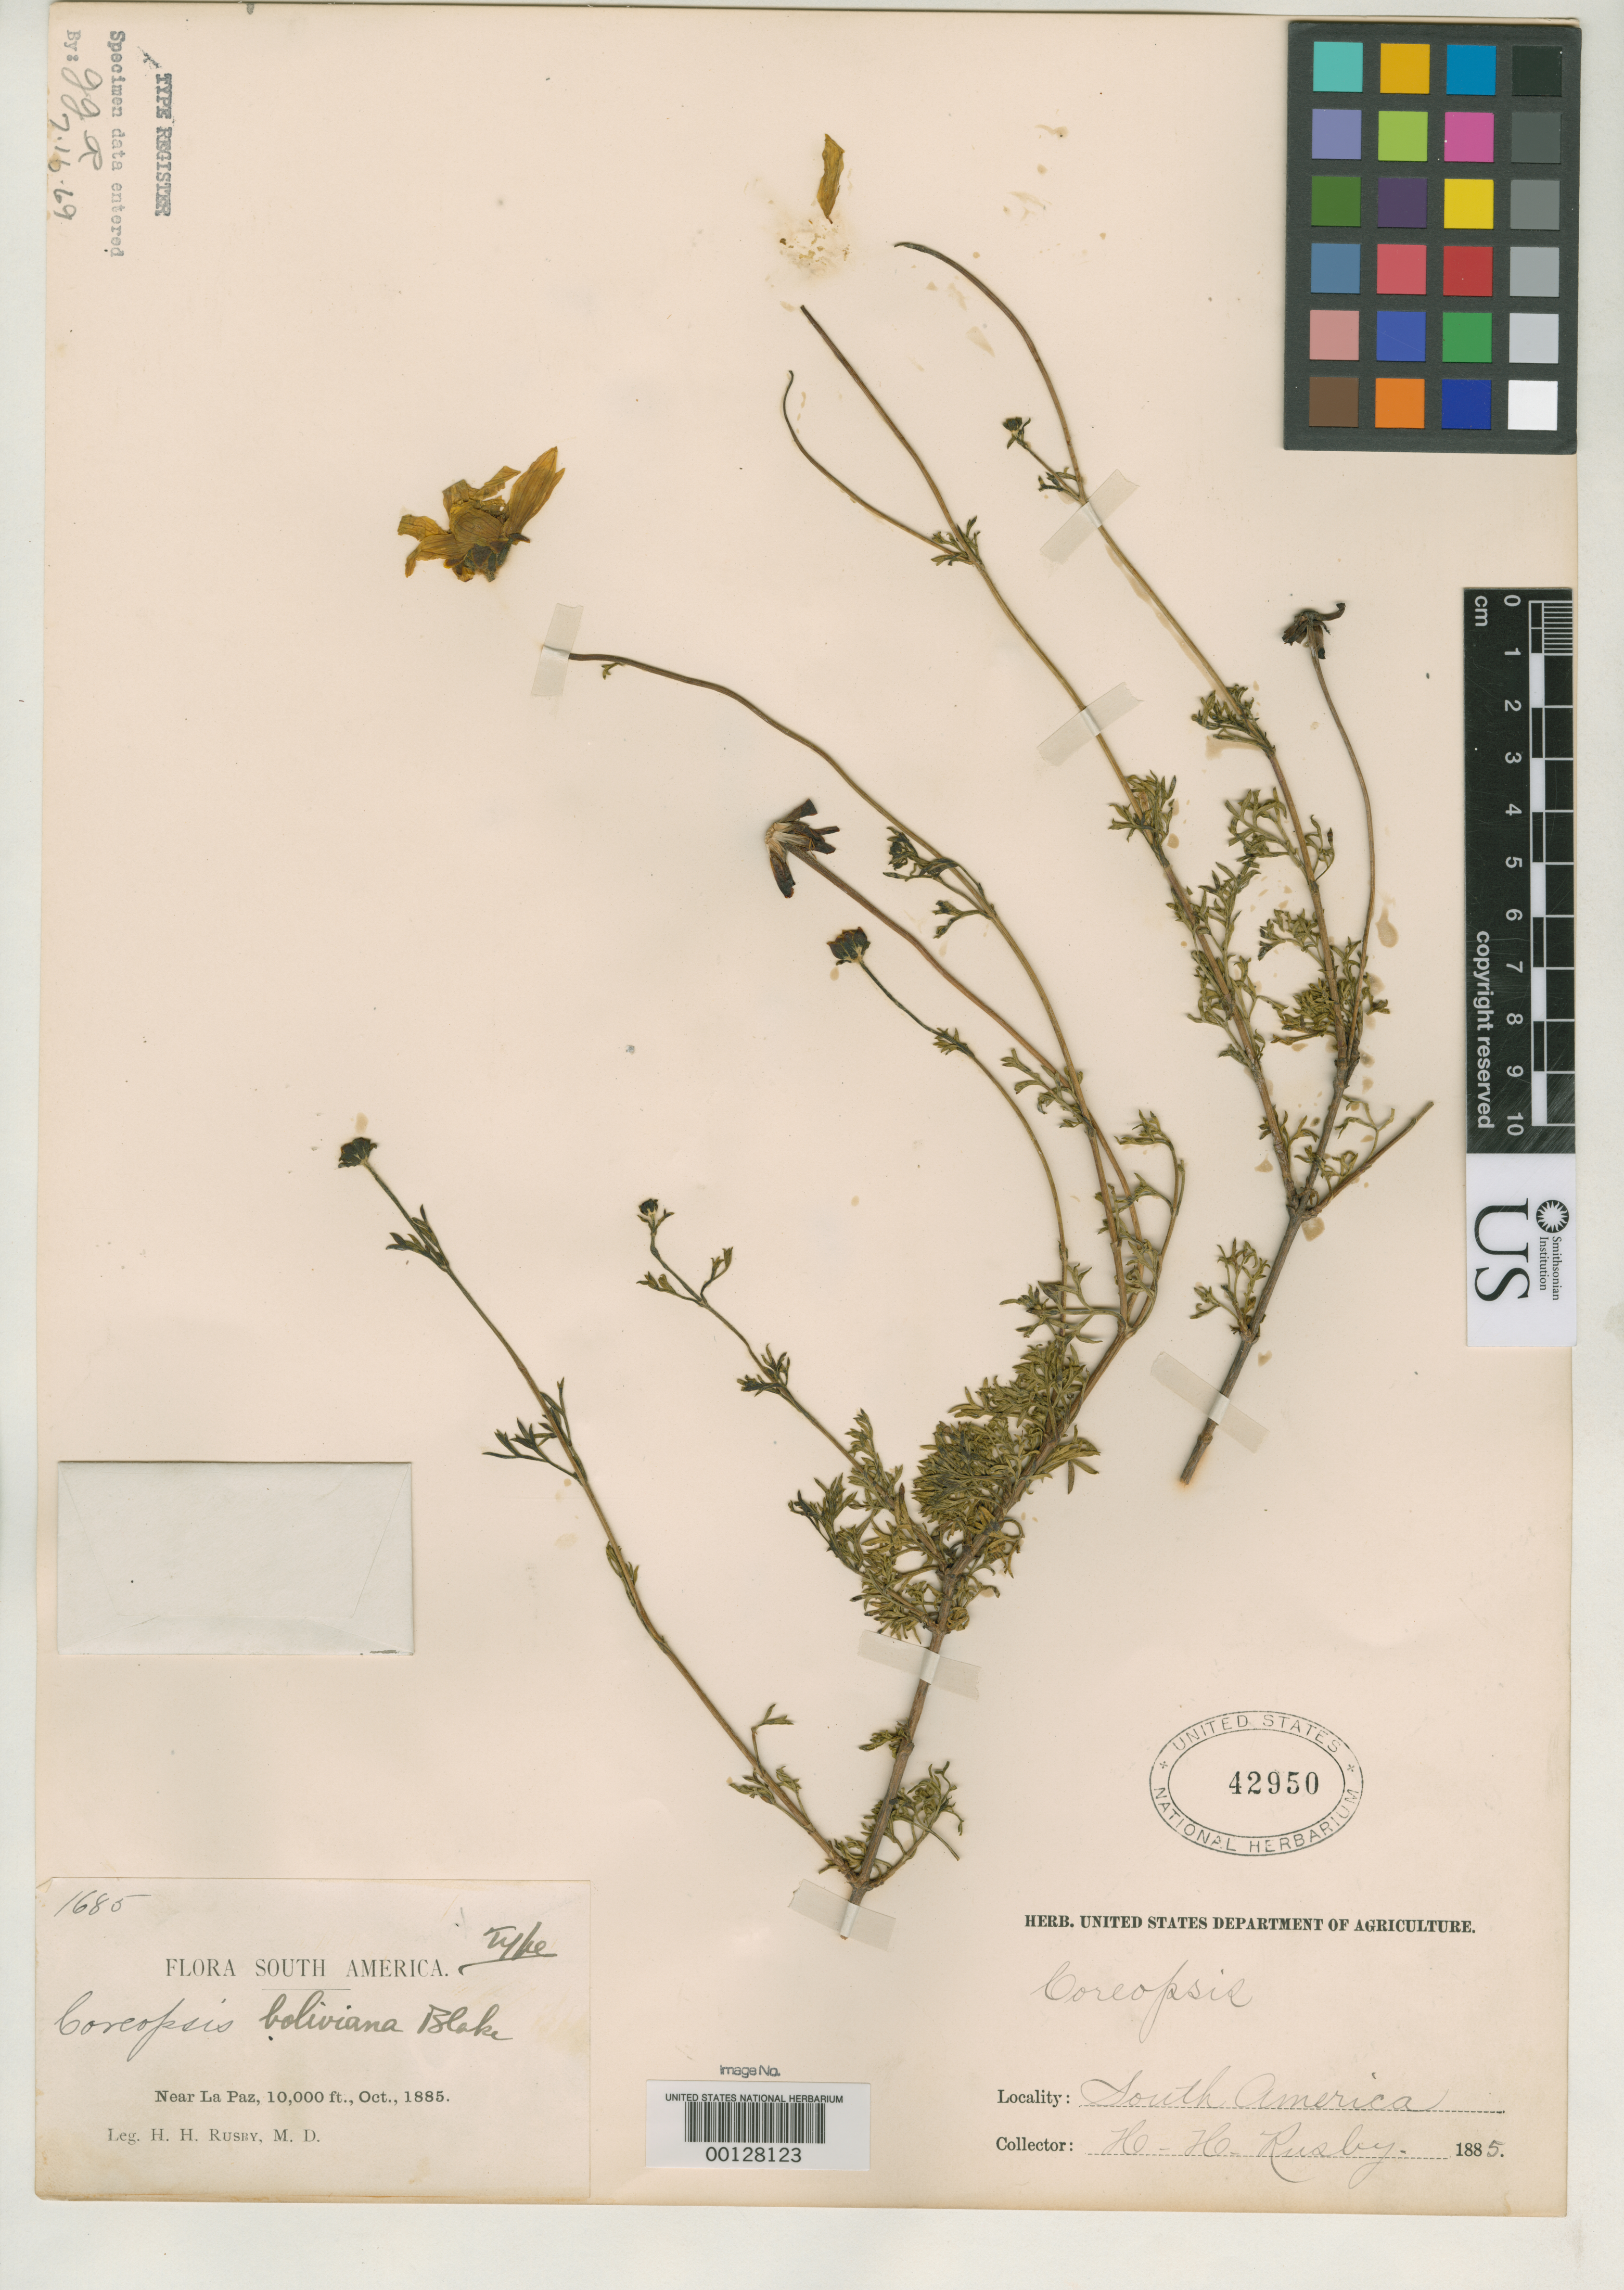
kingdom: Plantae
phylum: Tracheophyta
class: Magnoliopsida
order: Asterales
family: Asteraceae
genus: Coreopsis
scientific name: Coreopsis boliviana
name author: S.F. Blake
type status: Holotype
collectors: H. H. Rusby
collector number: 1685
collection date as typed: Oct 1885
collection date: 1885-10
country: Bolivia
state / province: La Paz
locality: Near La Paz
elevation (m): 3050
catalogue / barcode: US 42950